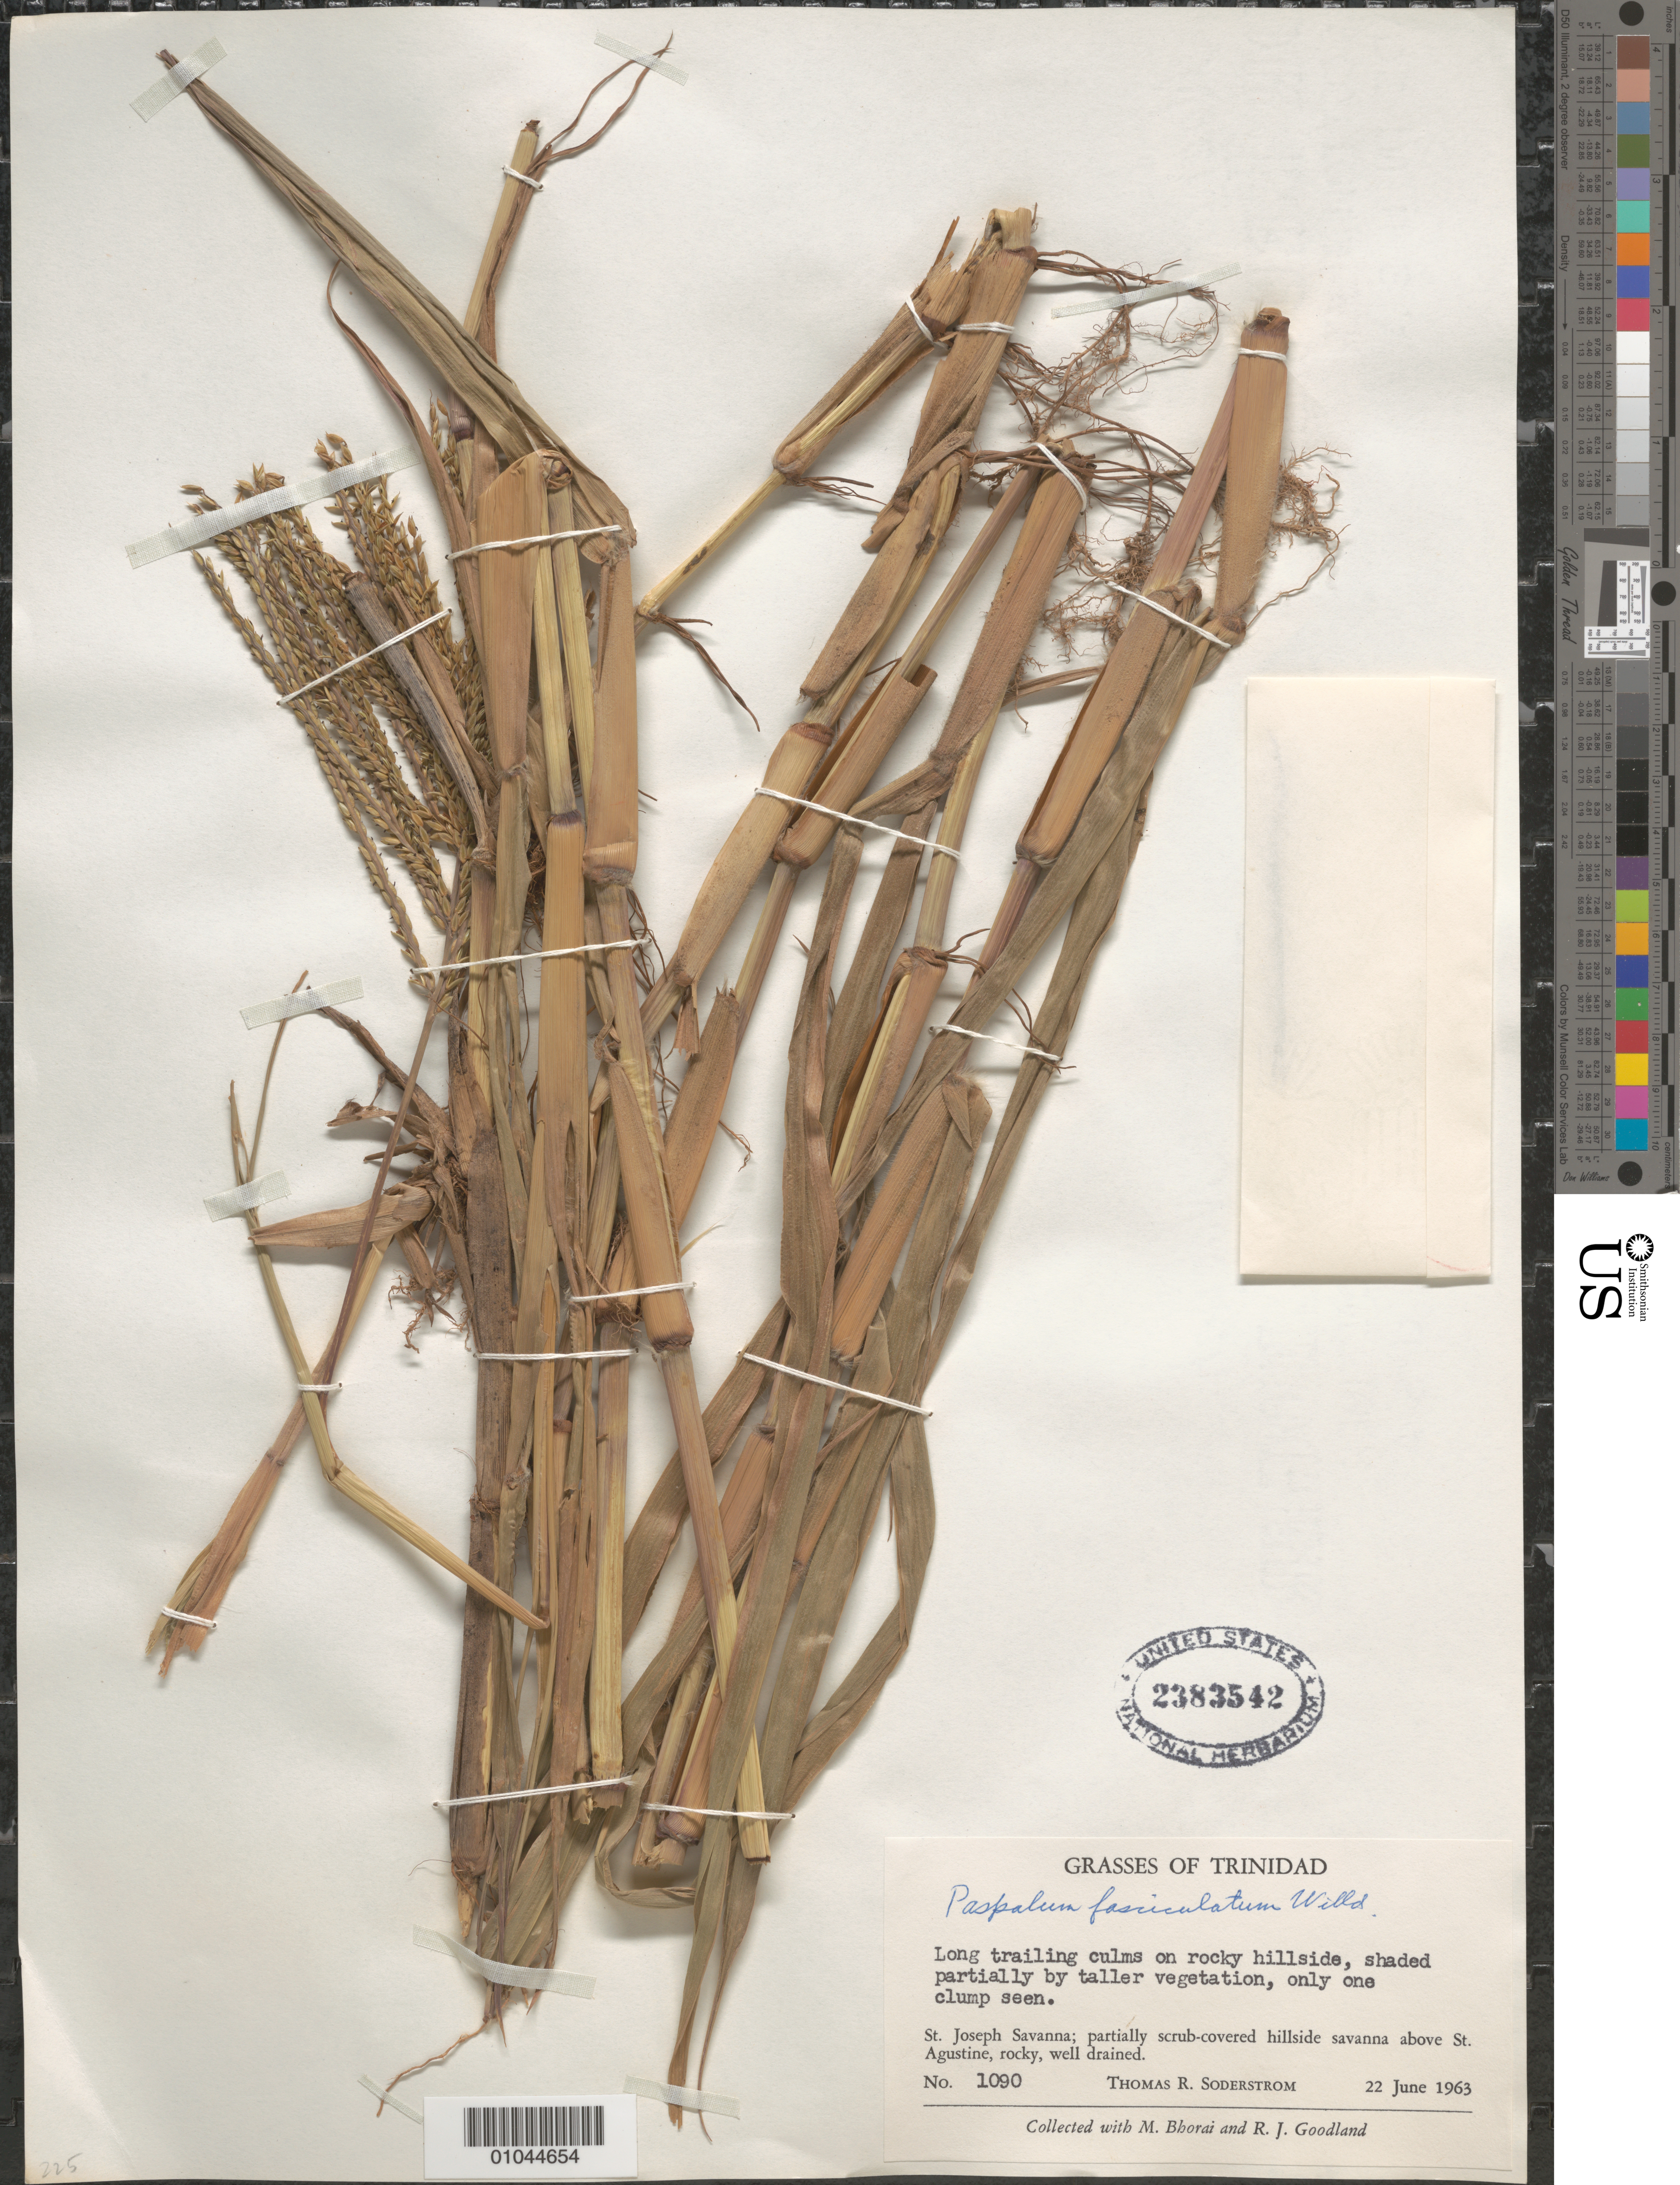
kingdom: Plantae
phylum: Tracheophyta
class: Liliopsida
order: Poales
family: Poaceae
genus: Paspalum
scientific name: Paspalum fasciculatum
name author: Willd. ex Flüggé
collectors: T. R. Soderstrom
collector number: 1090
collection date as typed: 22 Jun 1963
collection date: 1963-06-22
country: Trinidad and Tobago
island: Trinidad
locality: St. Joseph Savanna, above St. Augustine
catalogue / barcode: US 2383542